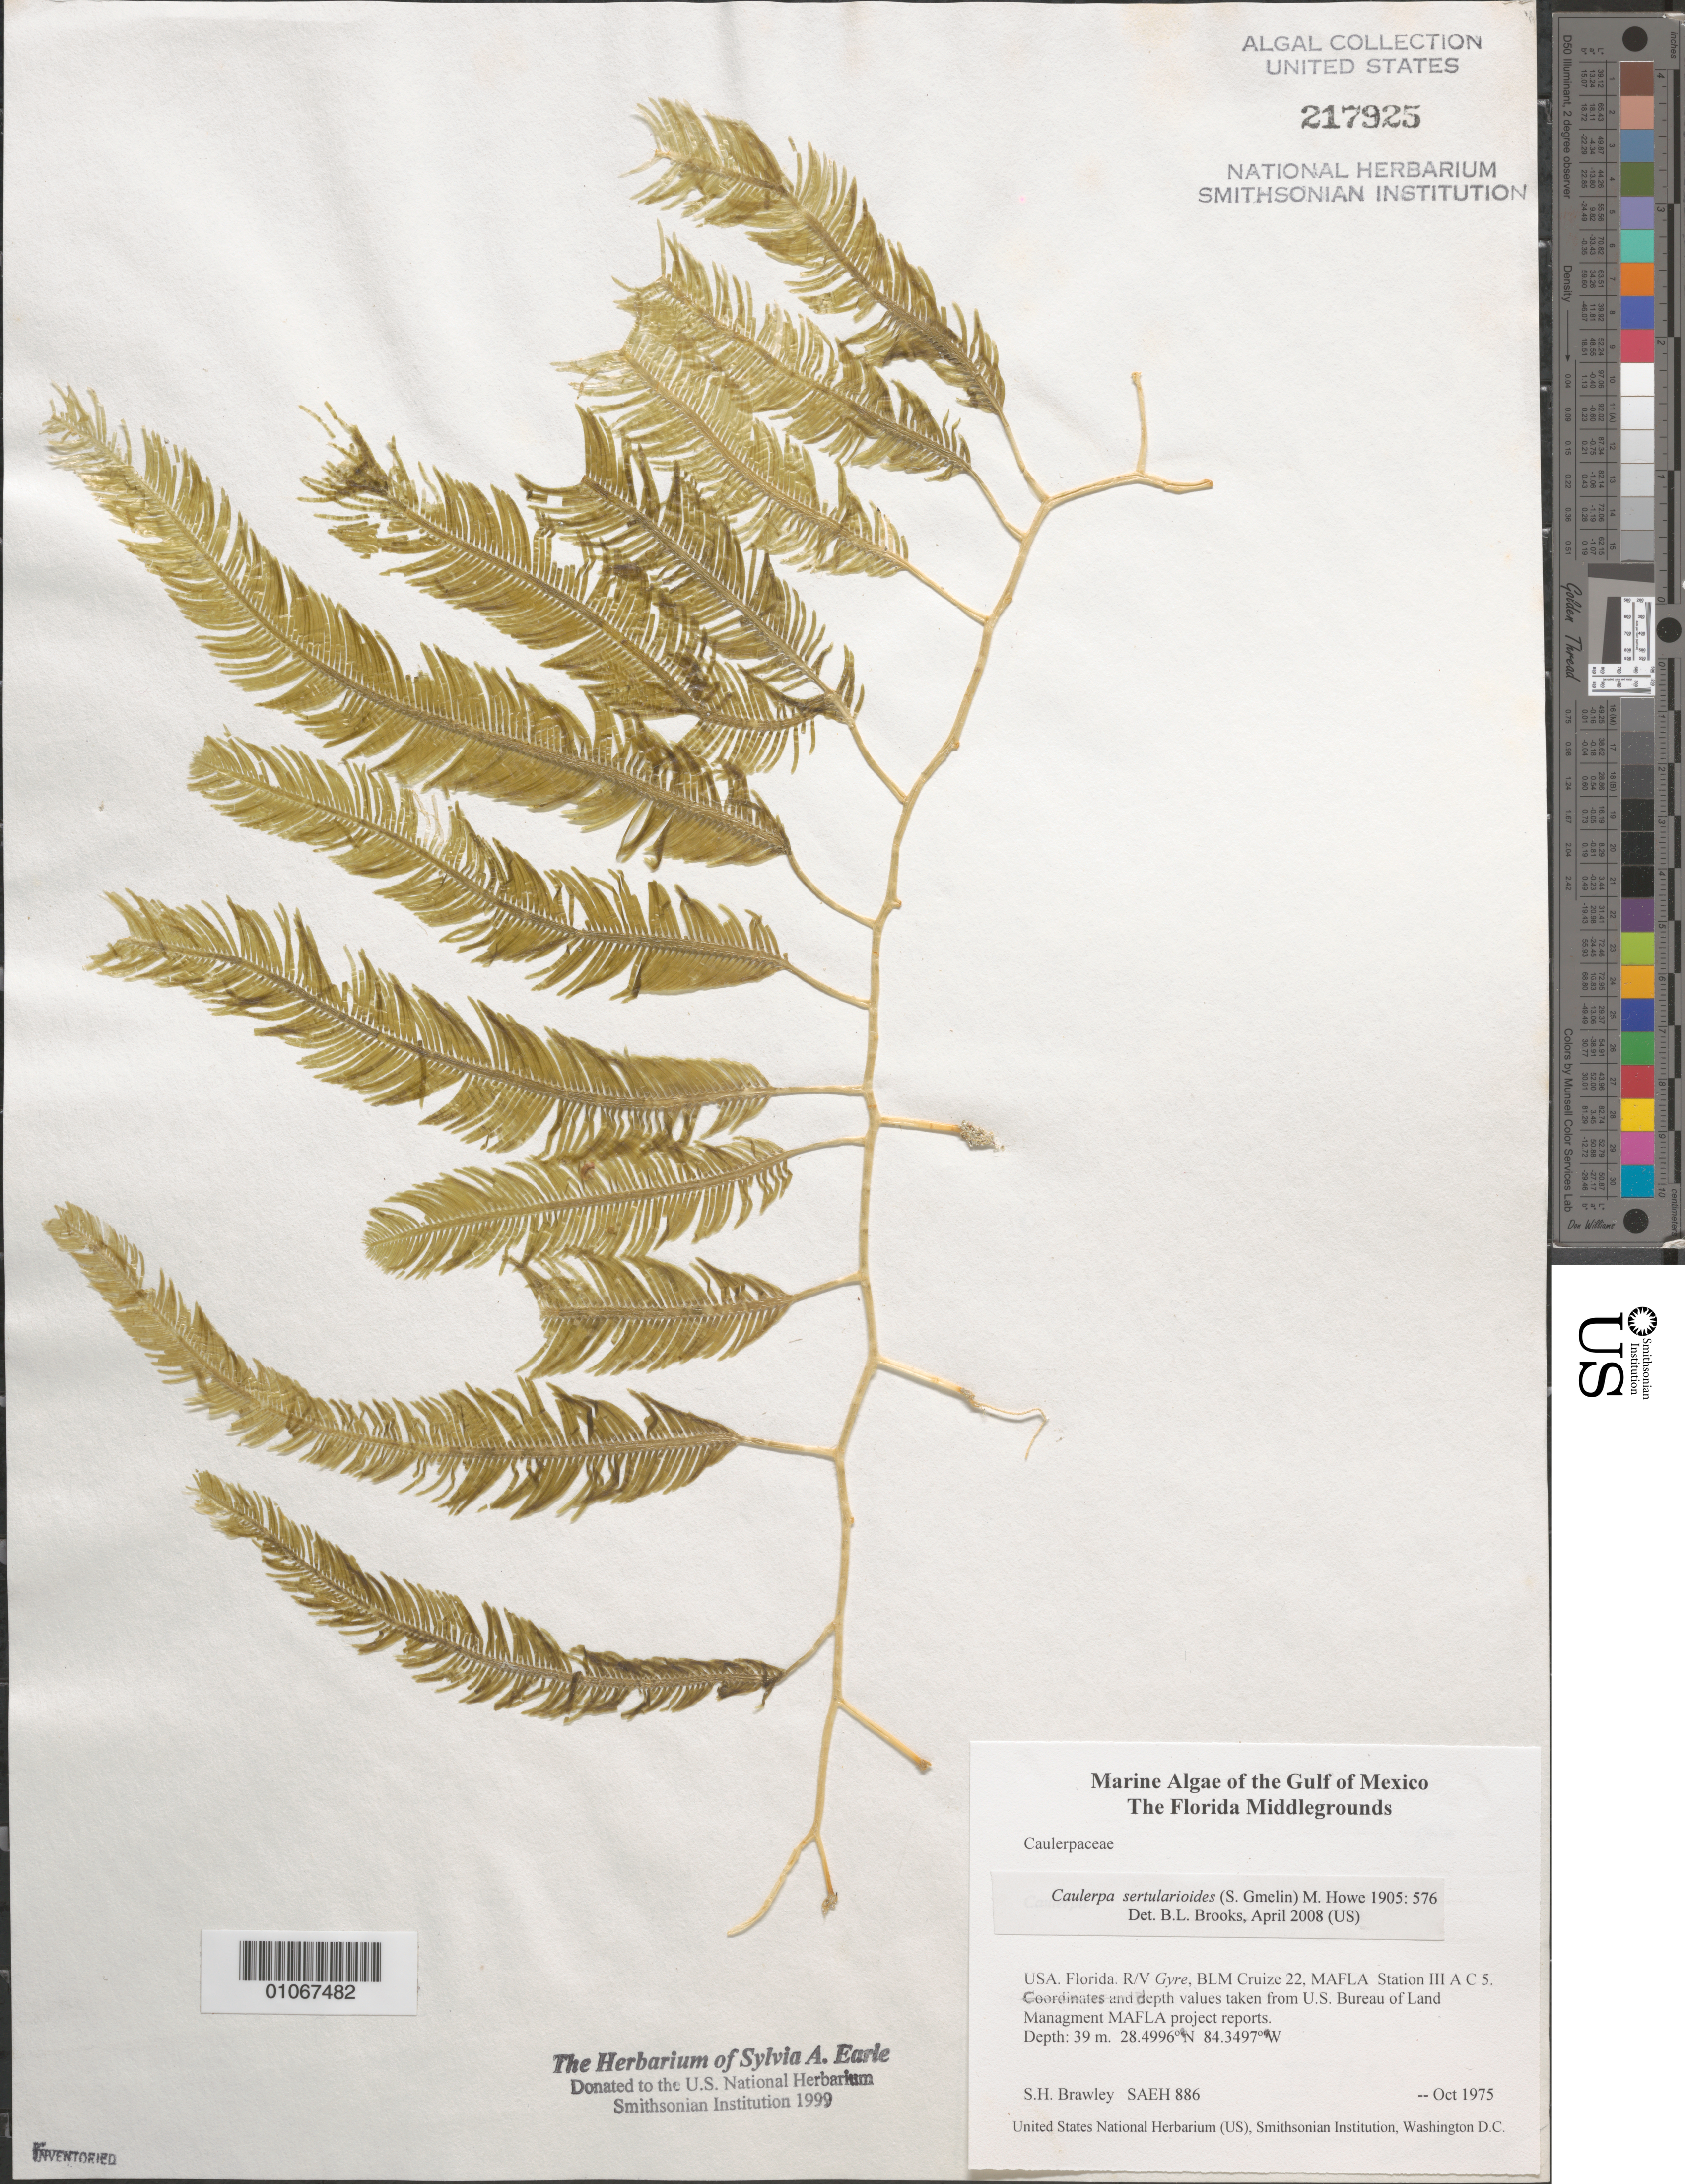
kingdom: Plantae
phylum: Chlorophyta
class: Ulvophyceae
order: Bryopsidales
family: Caulerpaceae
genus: Caulerpa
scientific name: Caulerpa sertularioides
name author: (S.G. Gmel.) M. Howe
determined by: Brooks, B. L., (BOT), Smithsonian Institution - National Museum of Natural History (UNITED STATES)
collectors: S. Brawley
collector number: SAEH 886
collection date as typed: Oct 1975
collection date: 1975-10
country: United States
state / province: Florida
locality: Gulf of Mexico, Florida Middle Grounds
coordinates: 28.4996 N, 84.3497 W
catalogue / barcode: US 217925